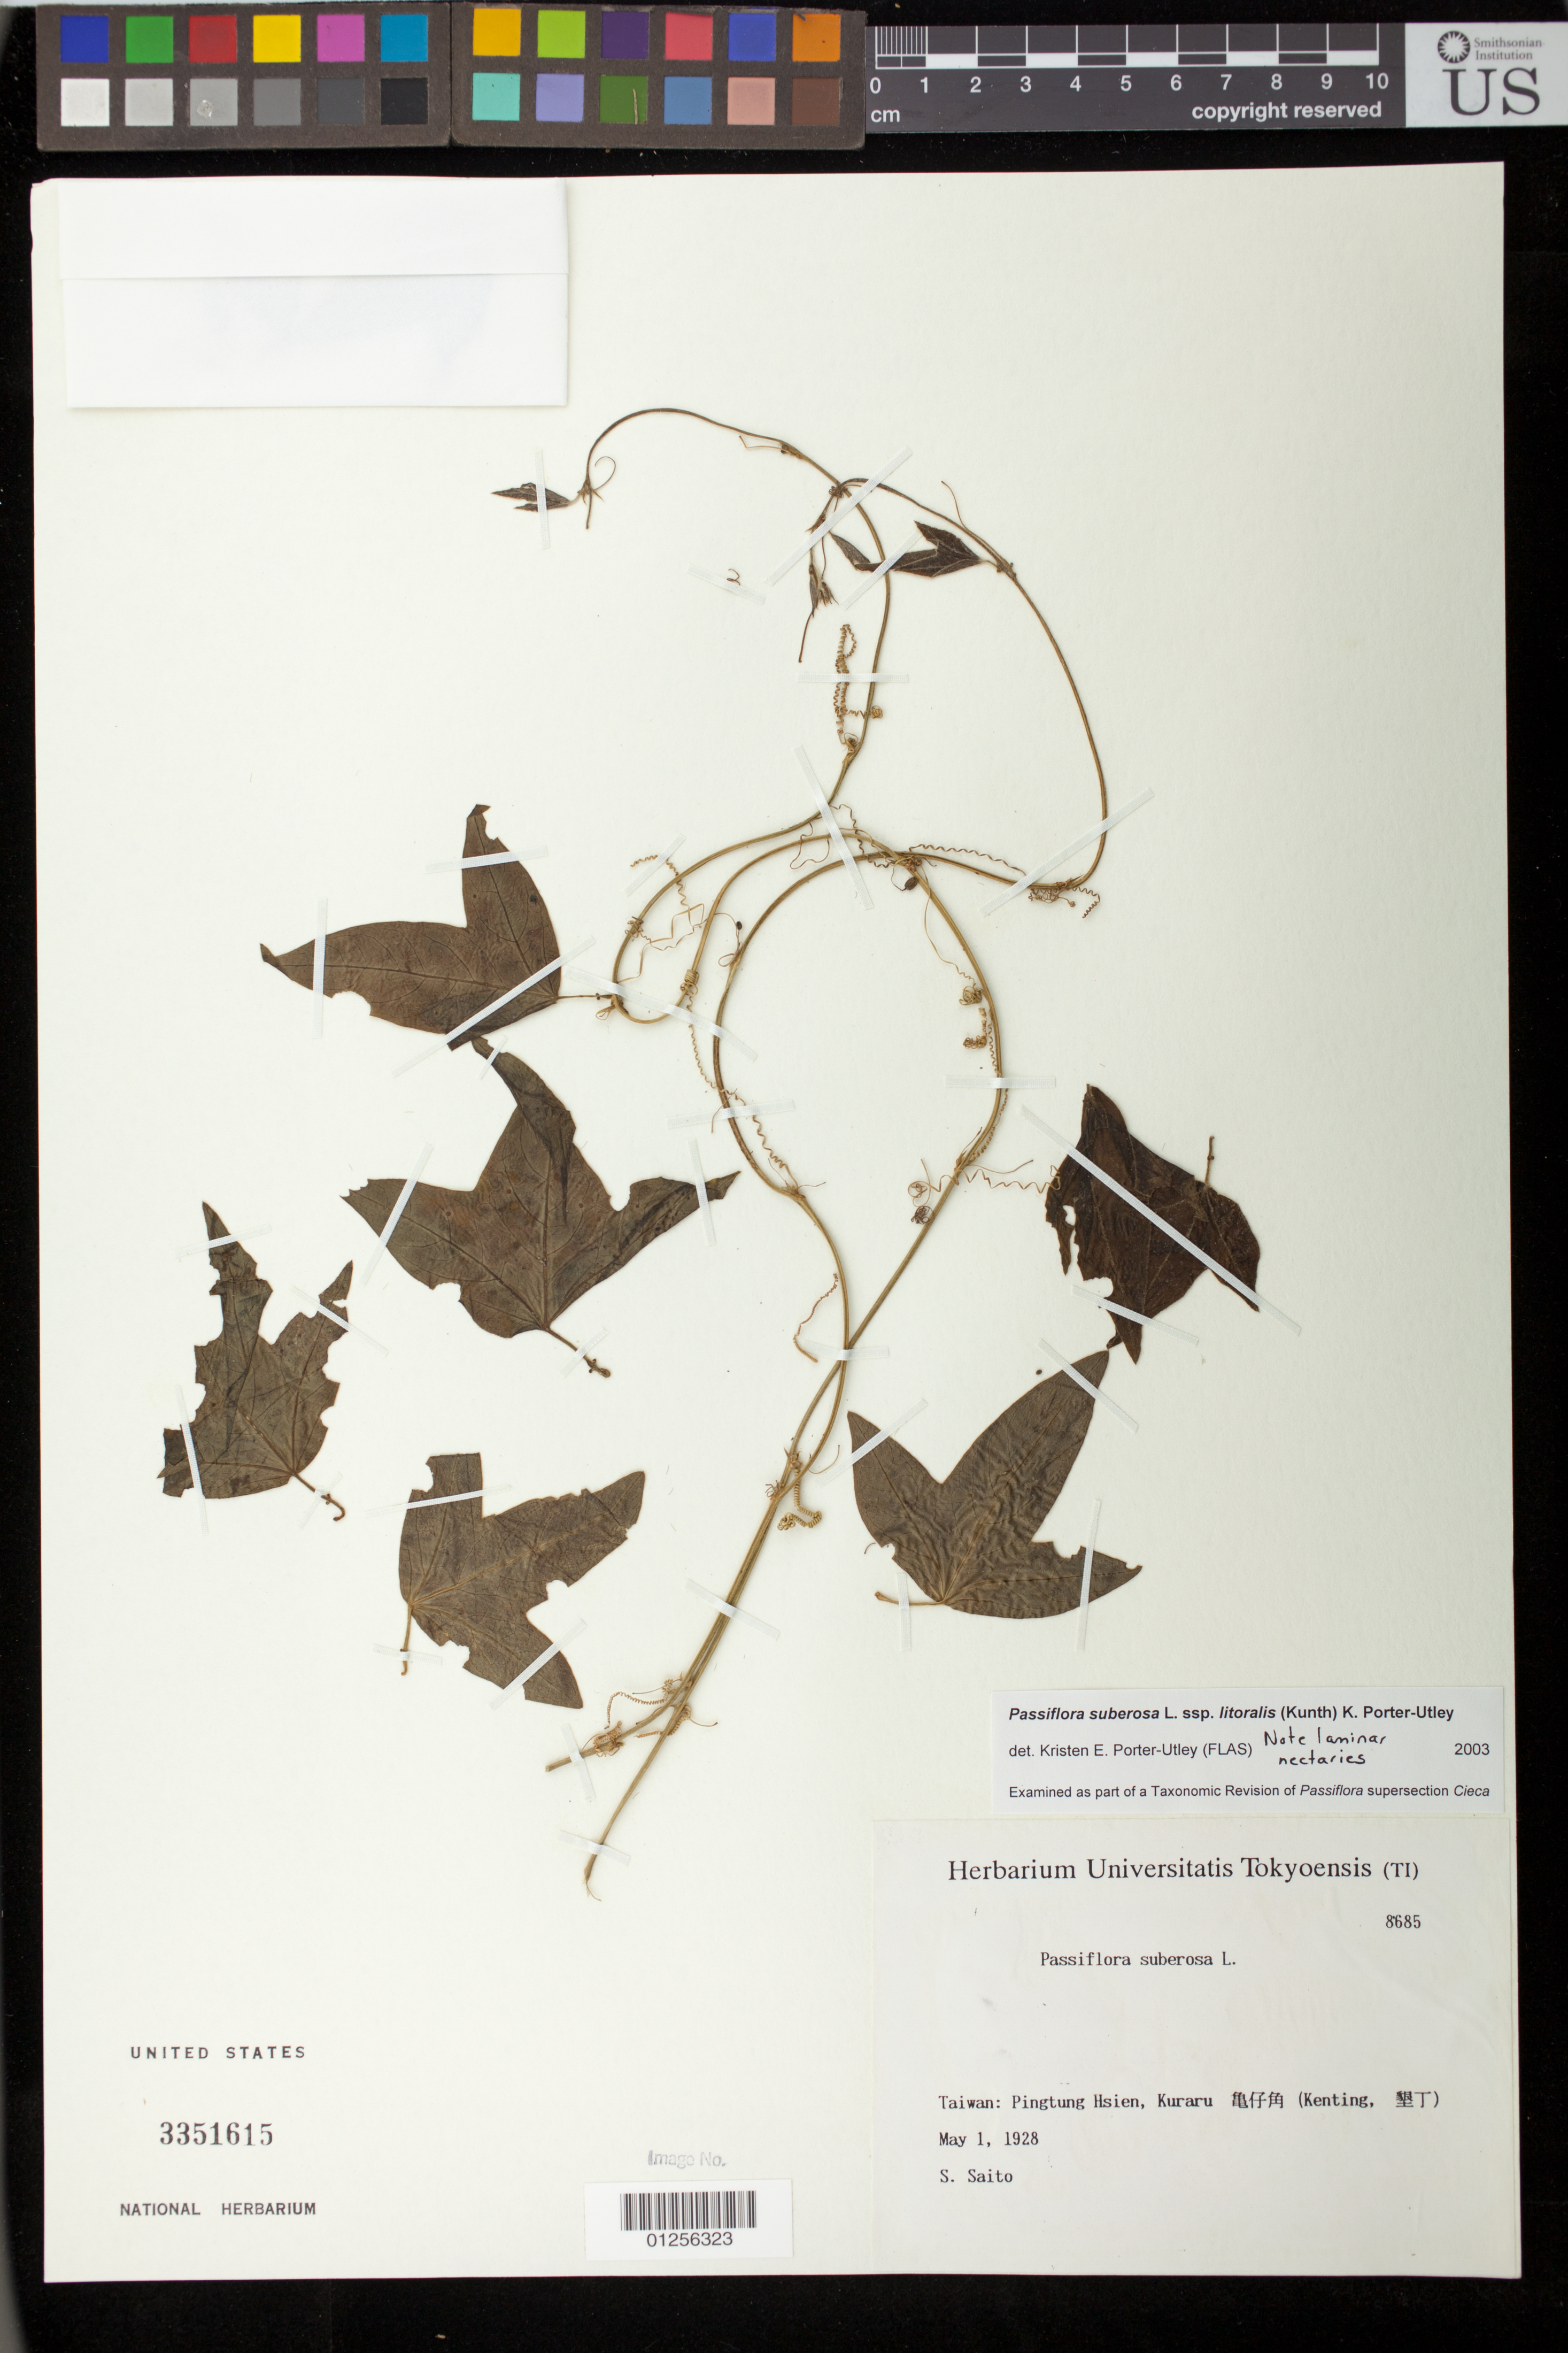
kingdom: Plantae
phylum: Tracheophyta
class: Magnoliopsida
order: Malpighiales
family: Passifloraceae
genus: Passiflora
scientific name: Passiflora suberosa subsp. litoralis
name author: (Kunth) Port.-Utl. et al.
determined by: Porter-Utley, Kristen E.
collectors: S. Saito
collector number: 8685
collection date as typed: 1 May 1928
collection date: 1928-05-01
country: Taiwan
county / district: Pingtung Hsien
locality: Kuraru, (Kenting)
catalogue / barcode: US 3351615